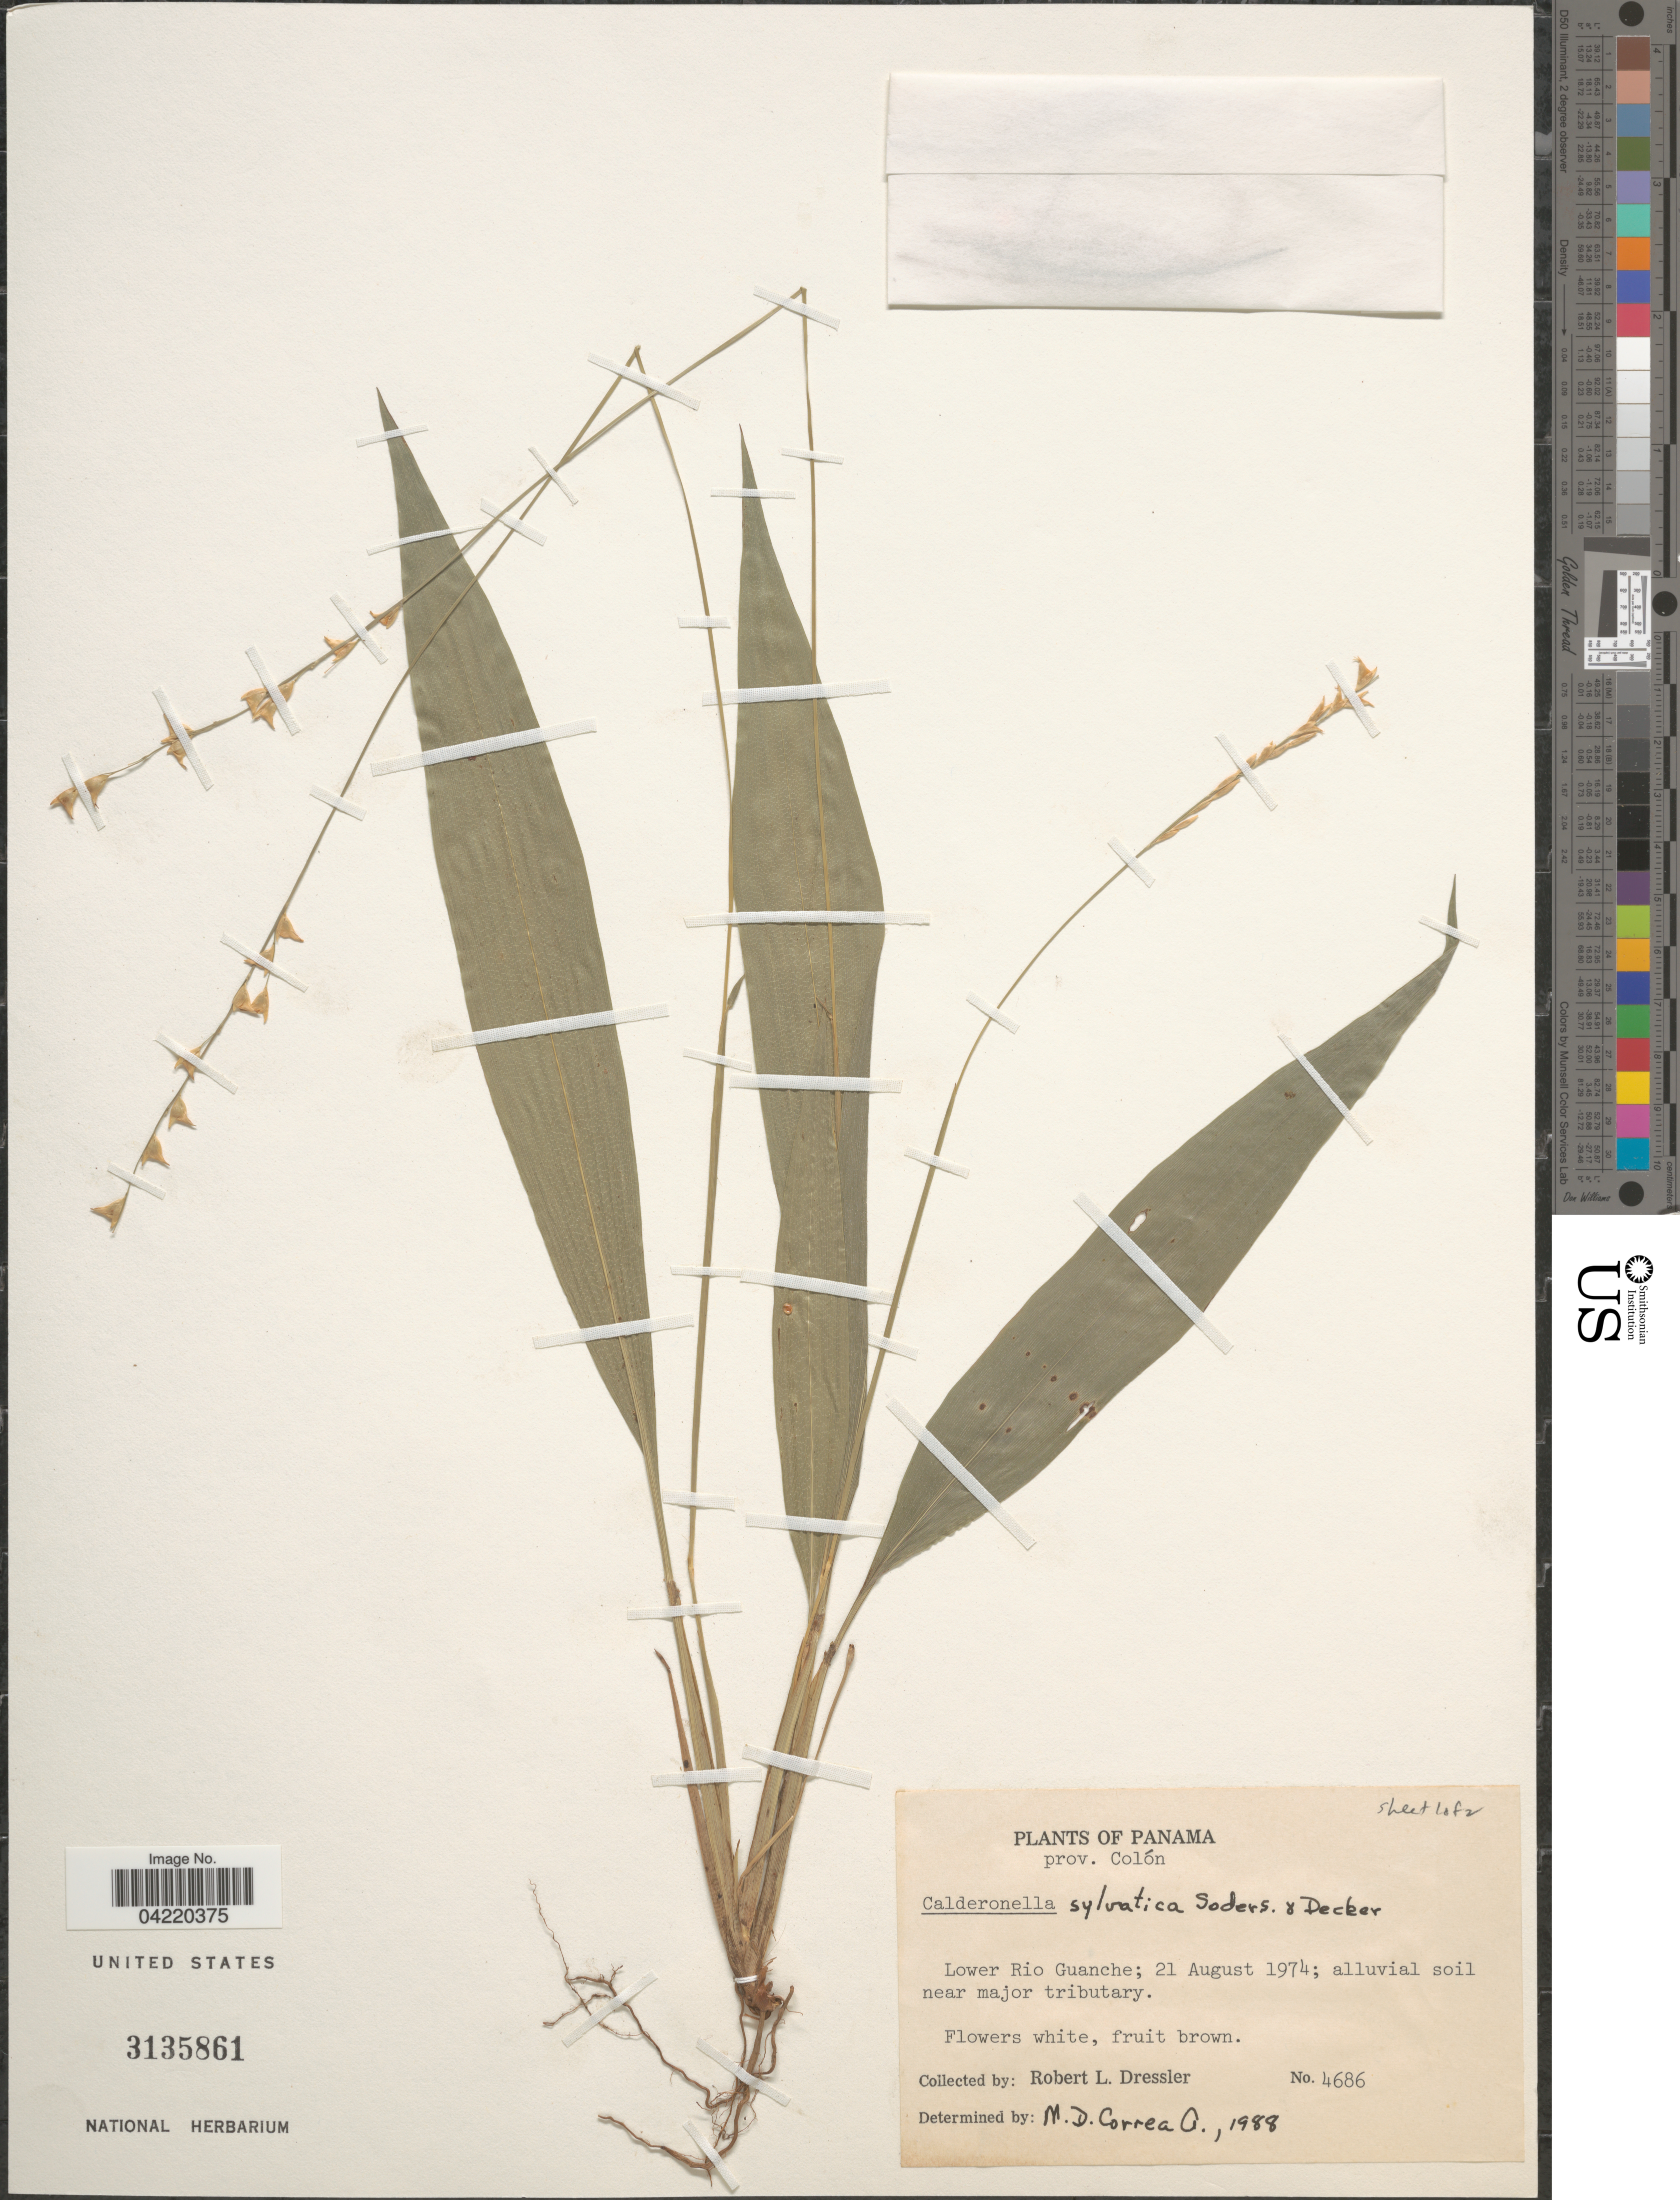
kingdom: Plantae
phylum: Tracheophyta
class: Liliopsida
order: Poales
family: Poaceae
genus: Zeugites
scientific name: Zeugites sylvaticus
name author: (Soderstr. & H. F. Decker) A.M. Soriano & Dávila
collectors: R. Dressler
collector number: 4686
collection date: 1974-08-21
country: Panama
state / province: Colón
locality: Lower Rio Guanche; alluvial soil near major tributary.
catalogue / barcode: US 3135861